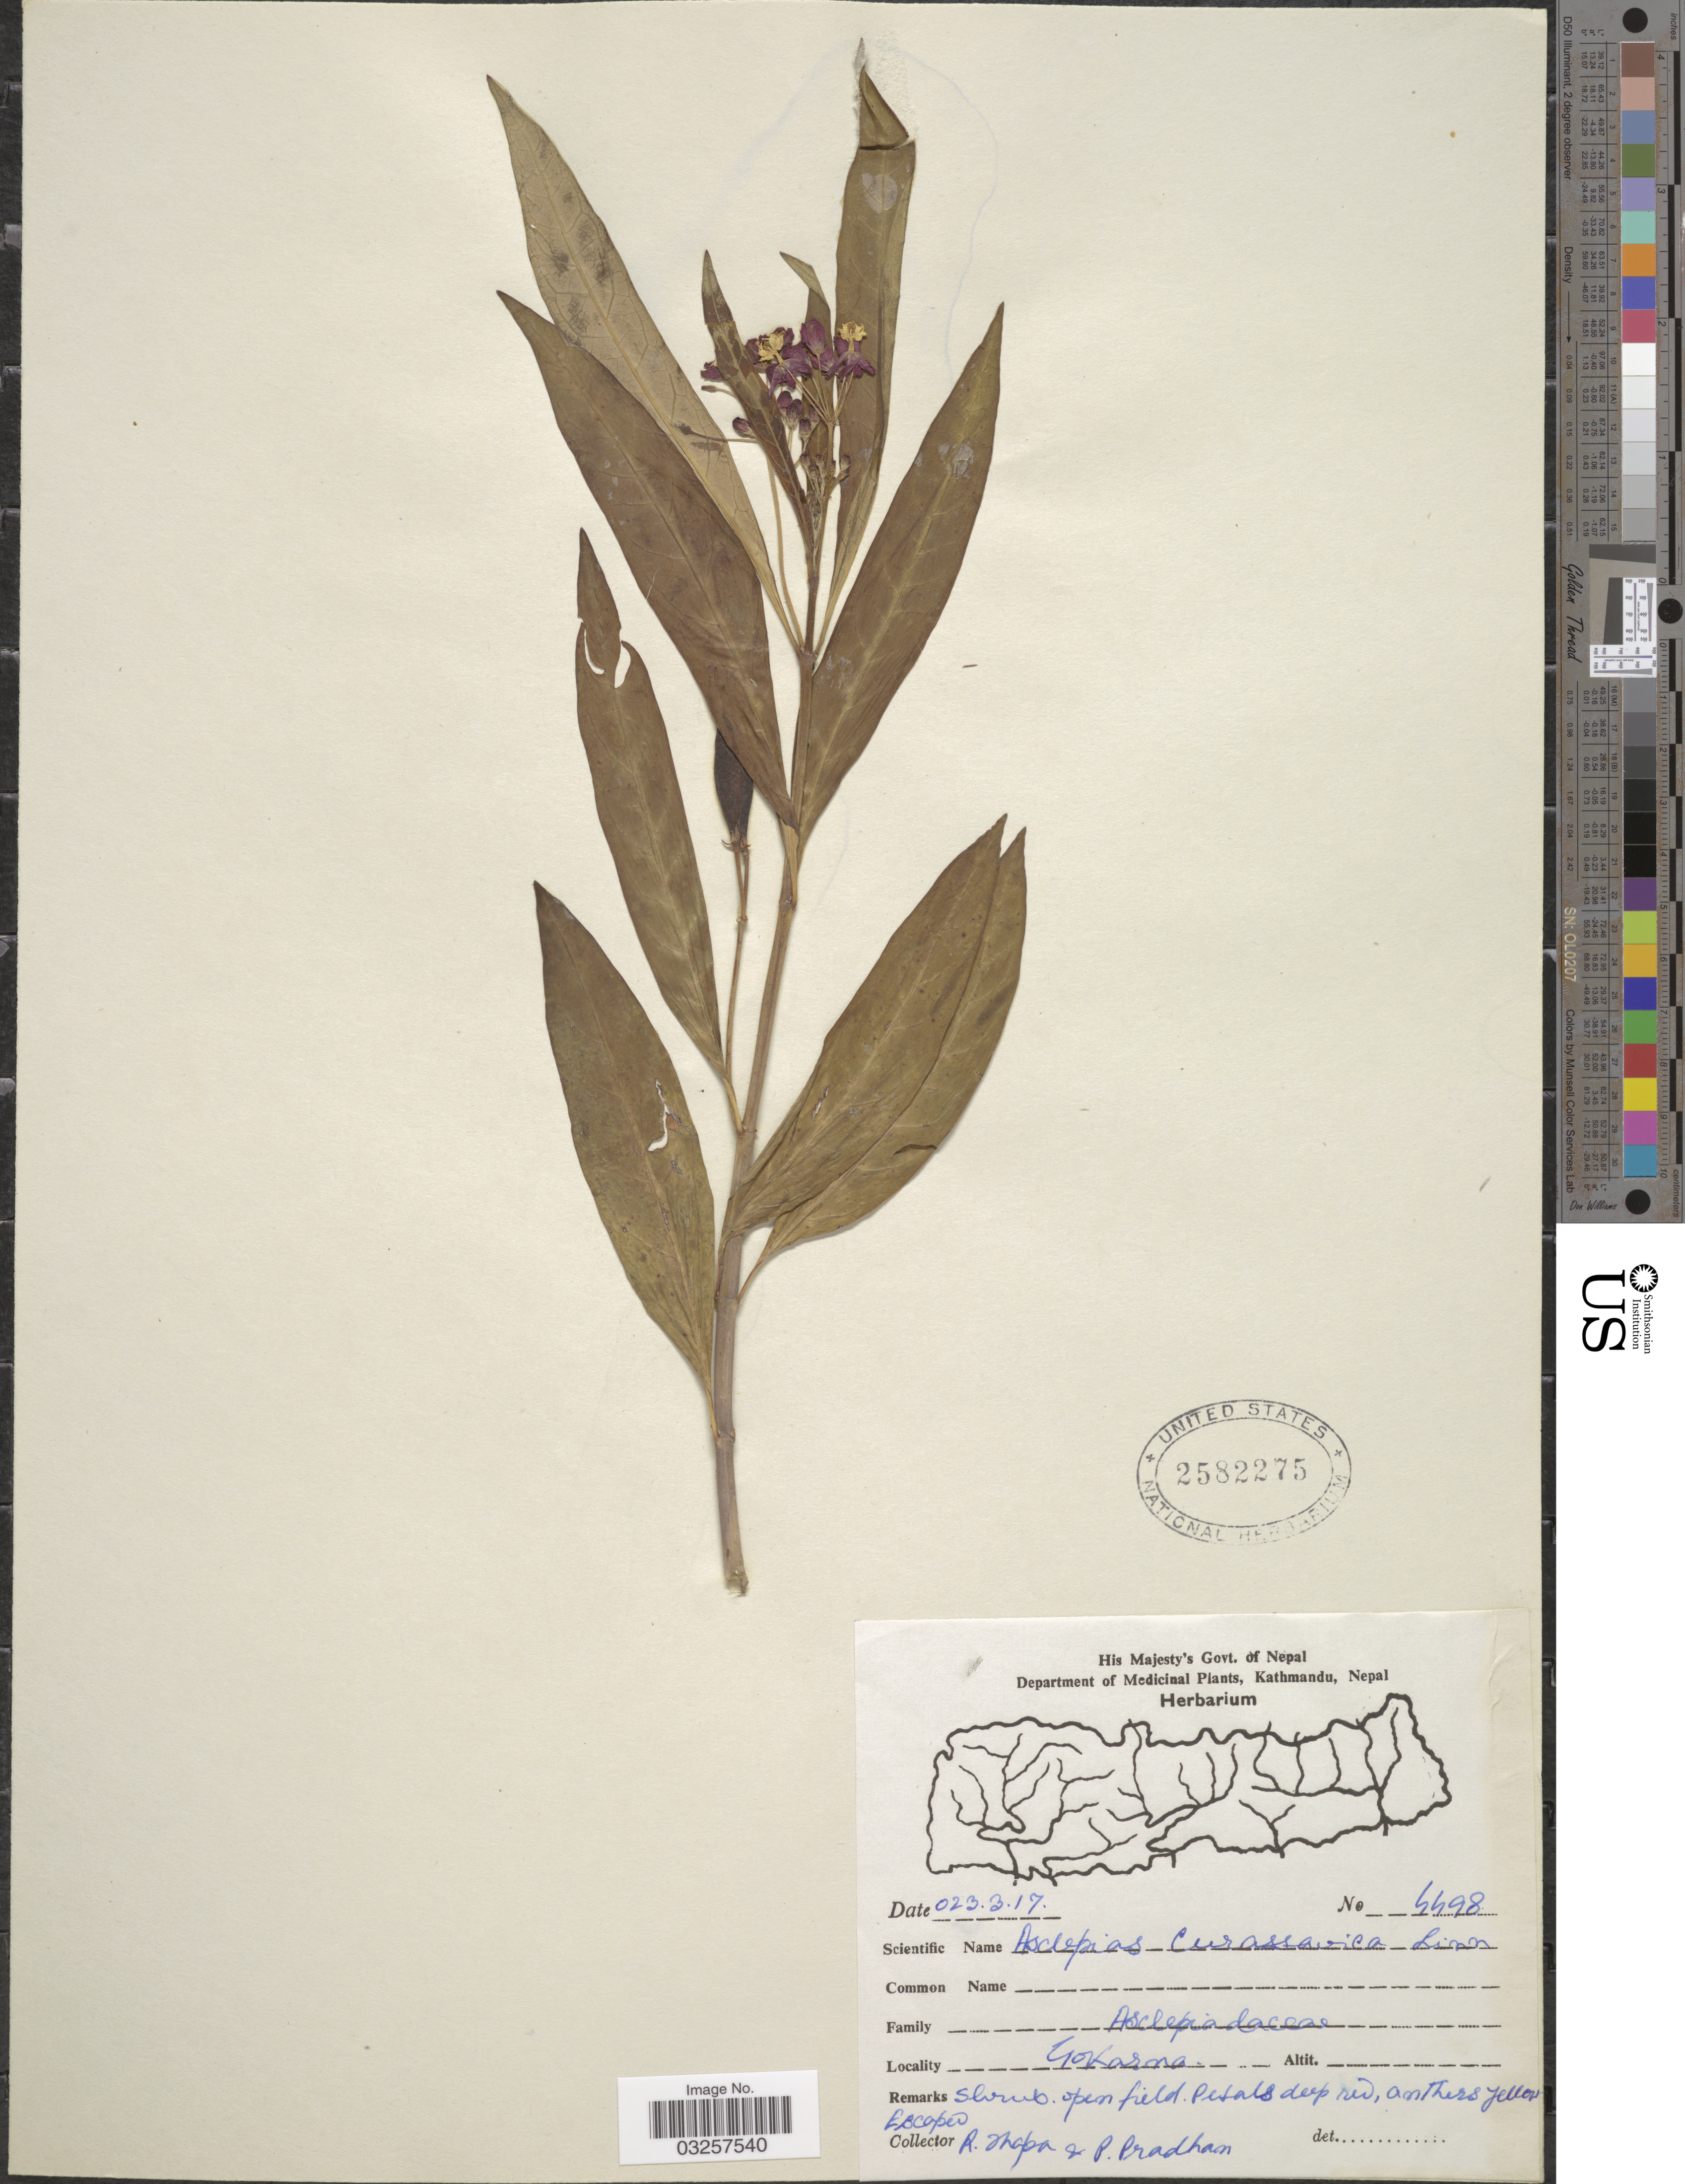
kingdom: Plantae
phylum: Tracheophyta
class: Magnoliopsida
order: Gentianales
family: Apocynaceae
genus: Asclepias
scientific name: Asclepias curassavica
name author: L.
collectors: R. Thapa & P. Pradhan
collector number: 4498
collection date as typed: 023.3.17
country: Nepal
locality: Gokarna.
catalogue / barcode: US 2582275